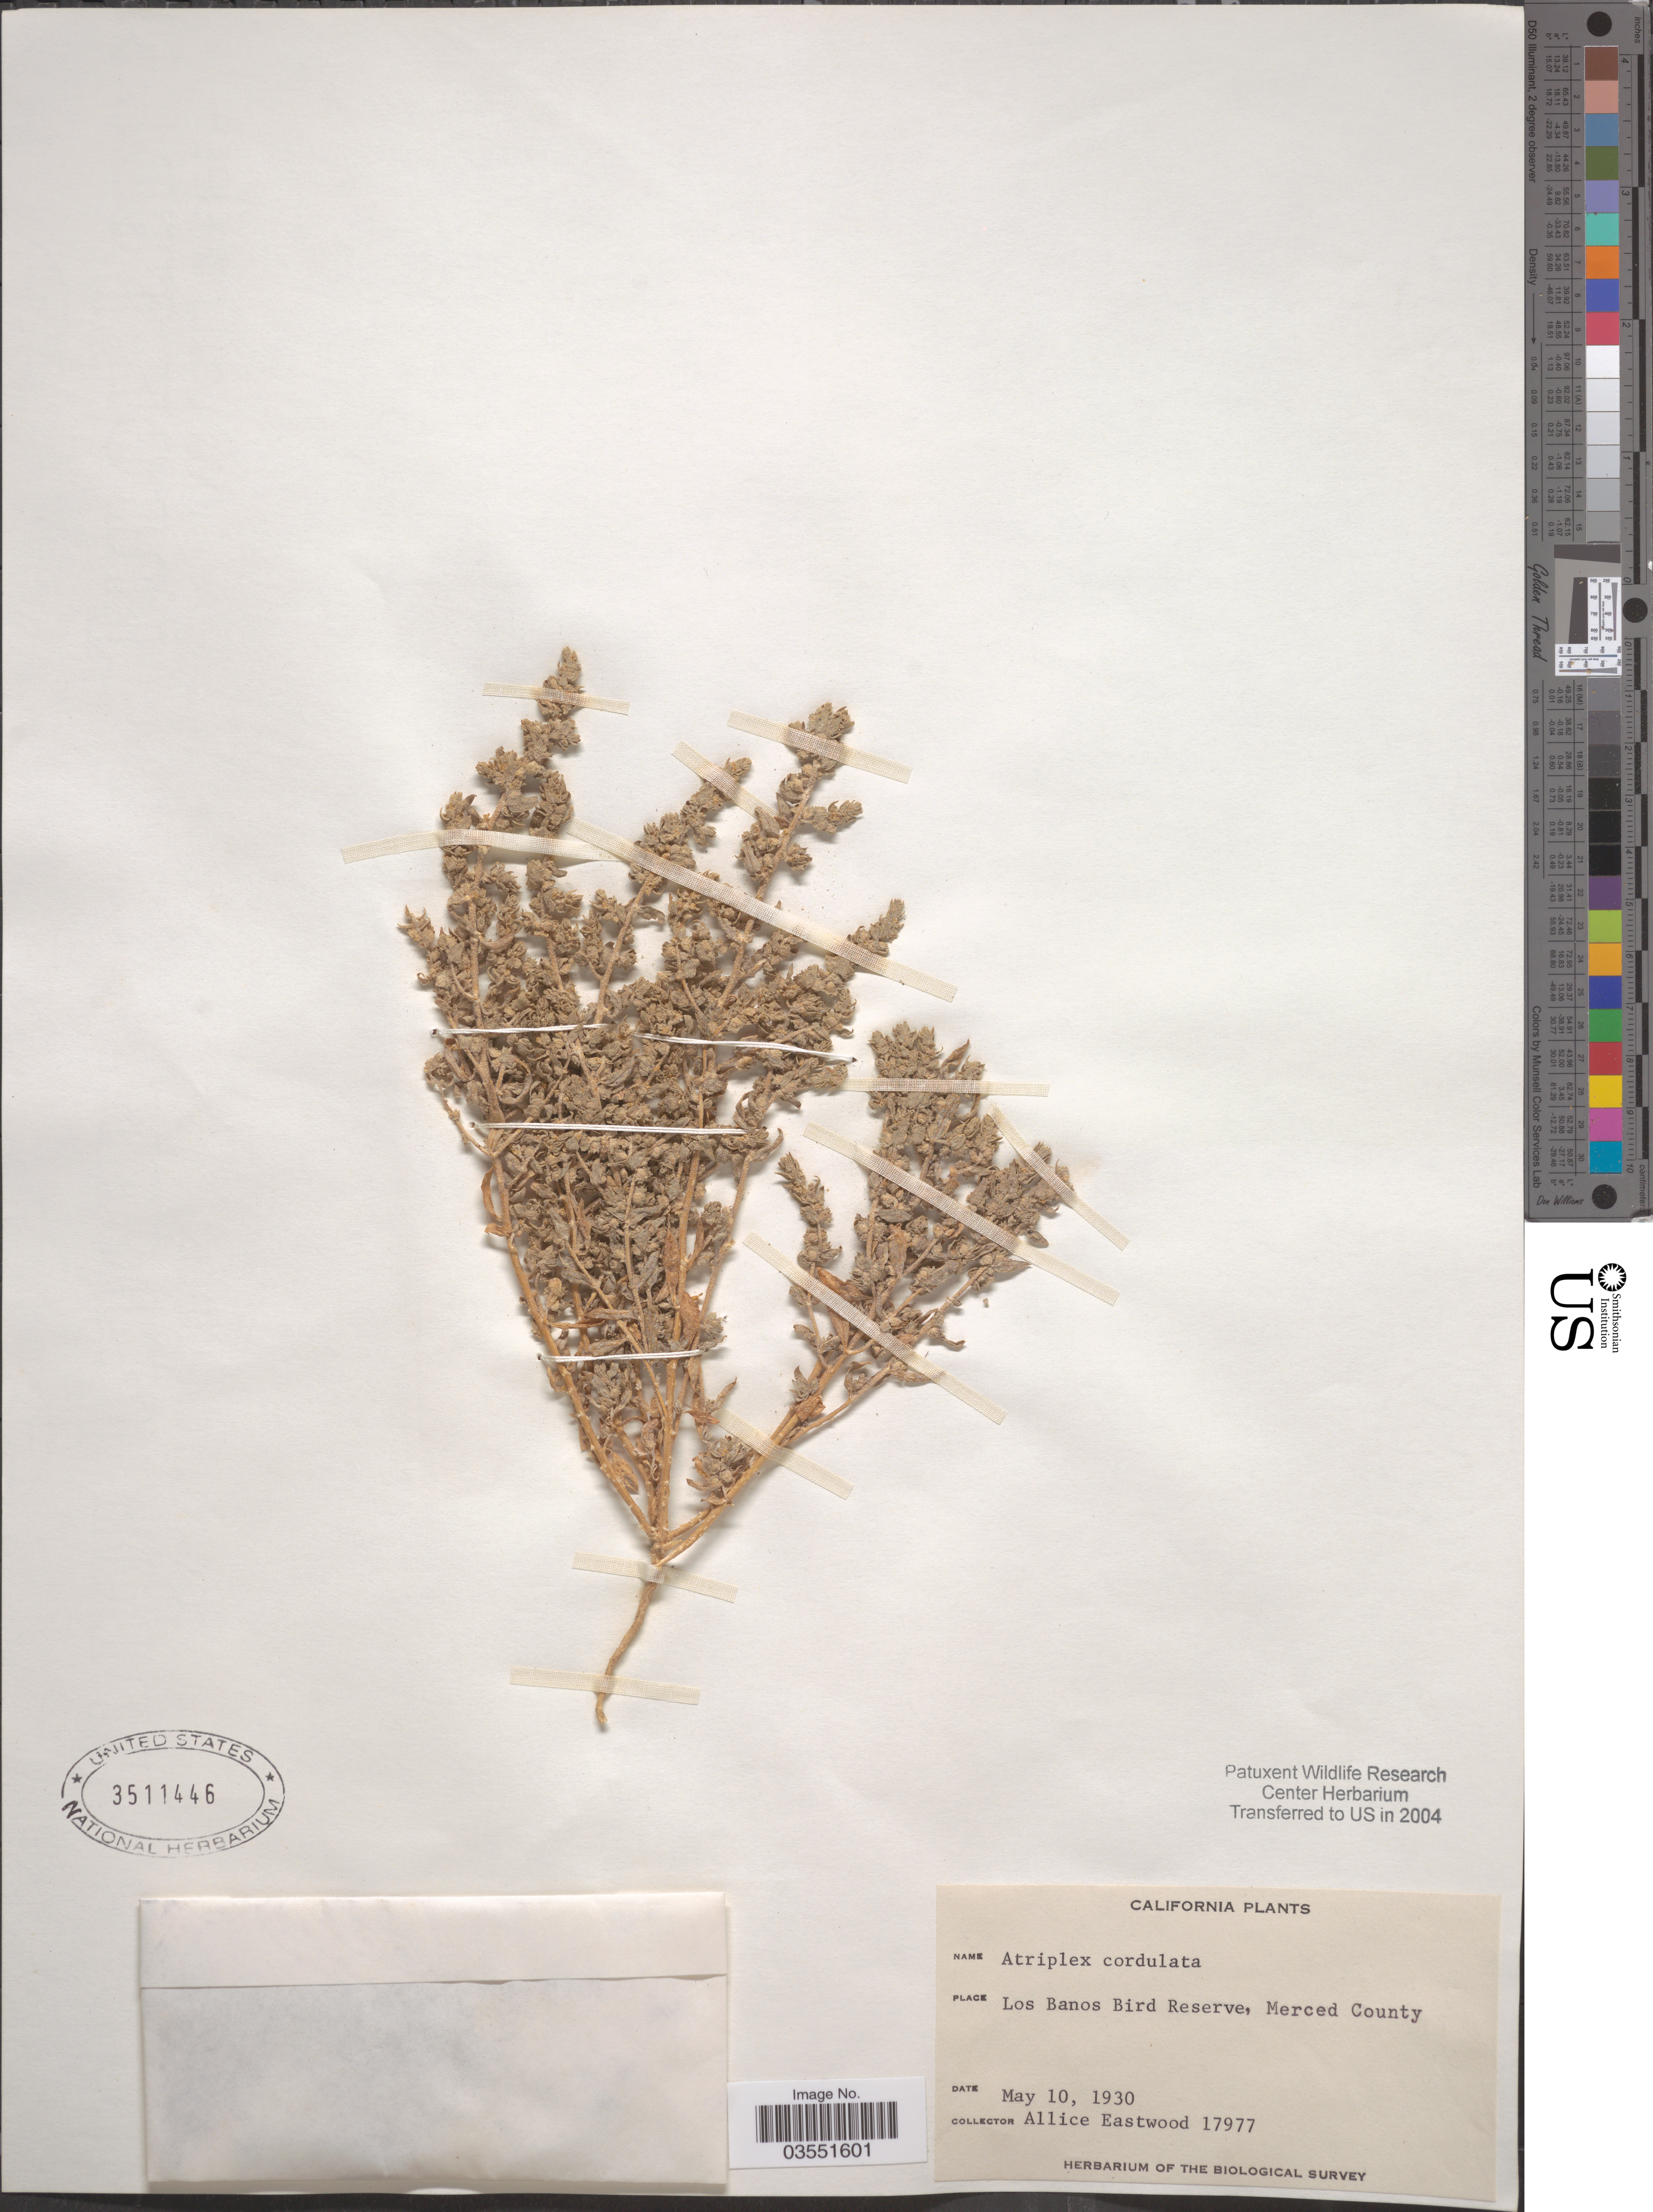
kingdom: Plantae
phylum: Tracheophyta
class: Magnoliopsida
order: Caryophyllales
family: Amaranthaceae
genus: Atriplex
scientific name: Atriplex cordulata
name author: Jeps.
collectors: A. Eastwood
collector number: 17977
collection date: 1930-05-10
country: United States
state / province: California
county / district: Merced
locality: Los Banos Bird Reserve, Merced County.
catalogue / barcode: US 3511446